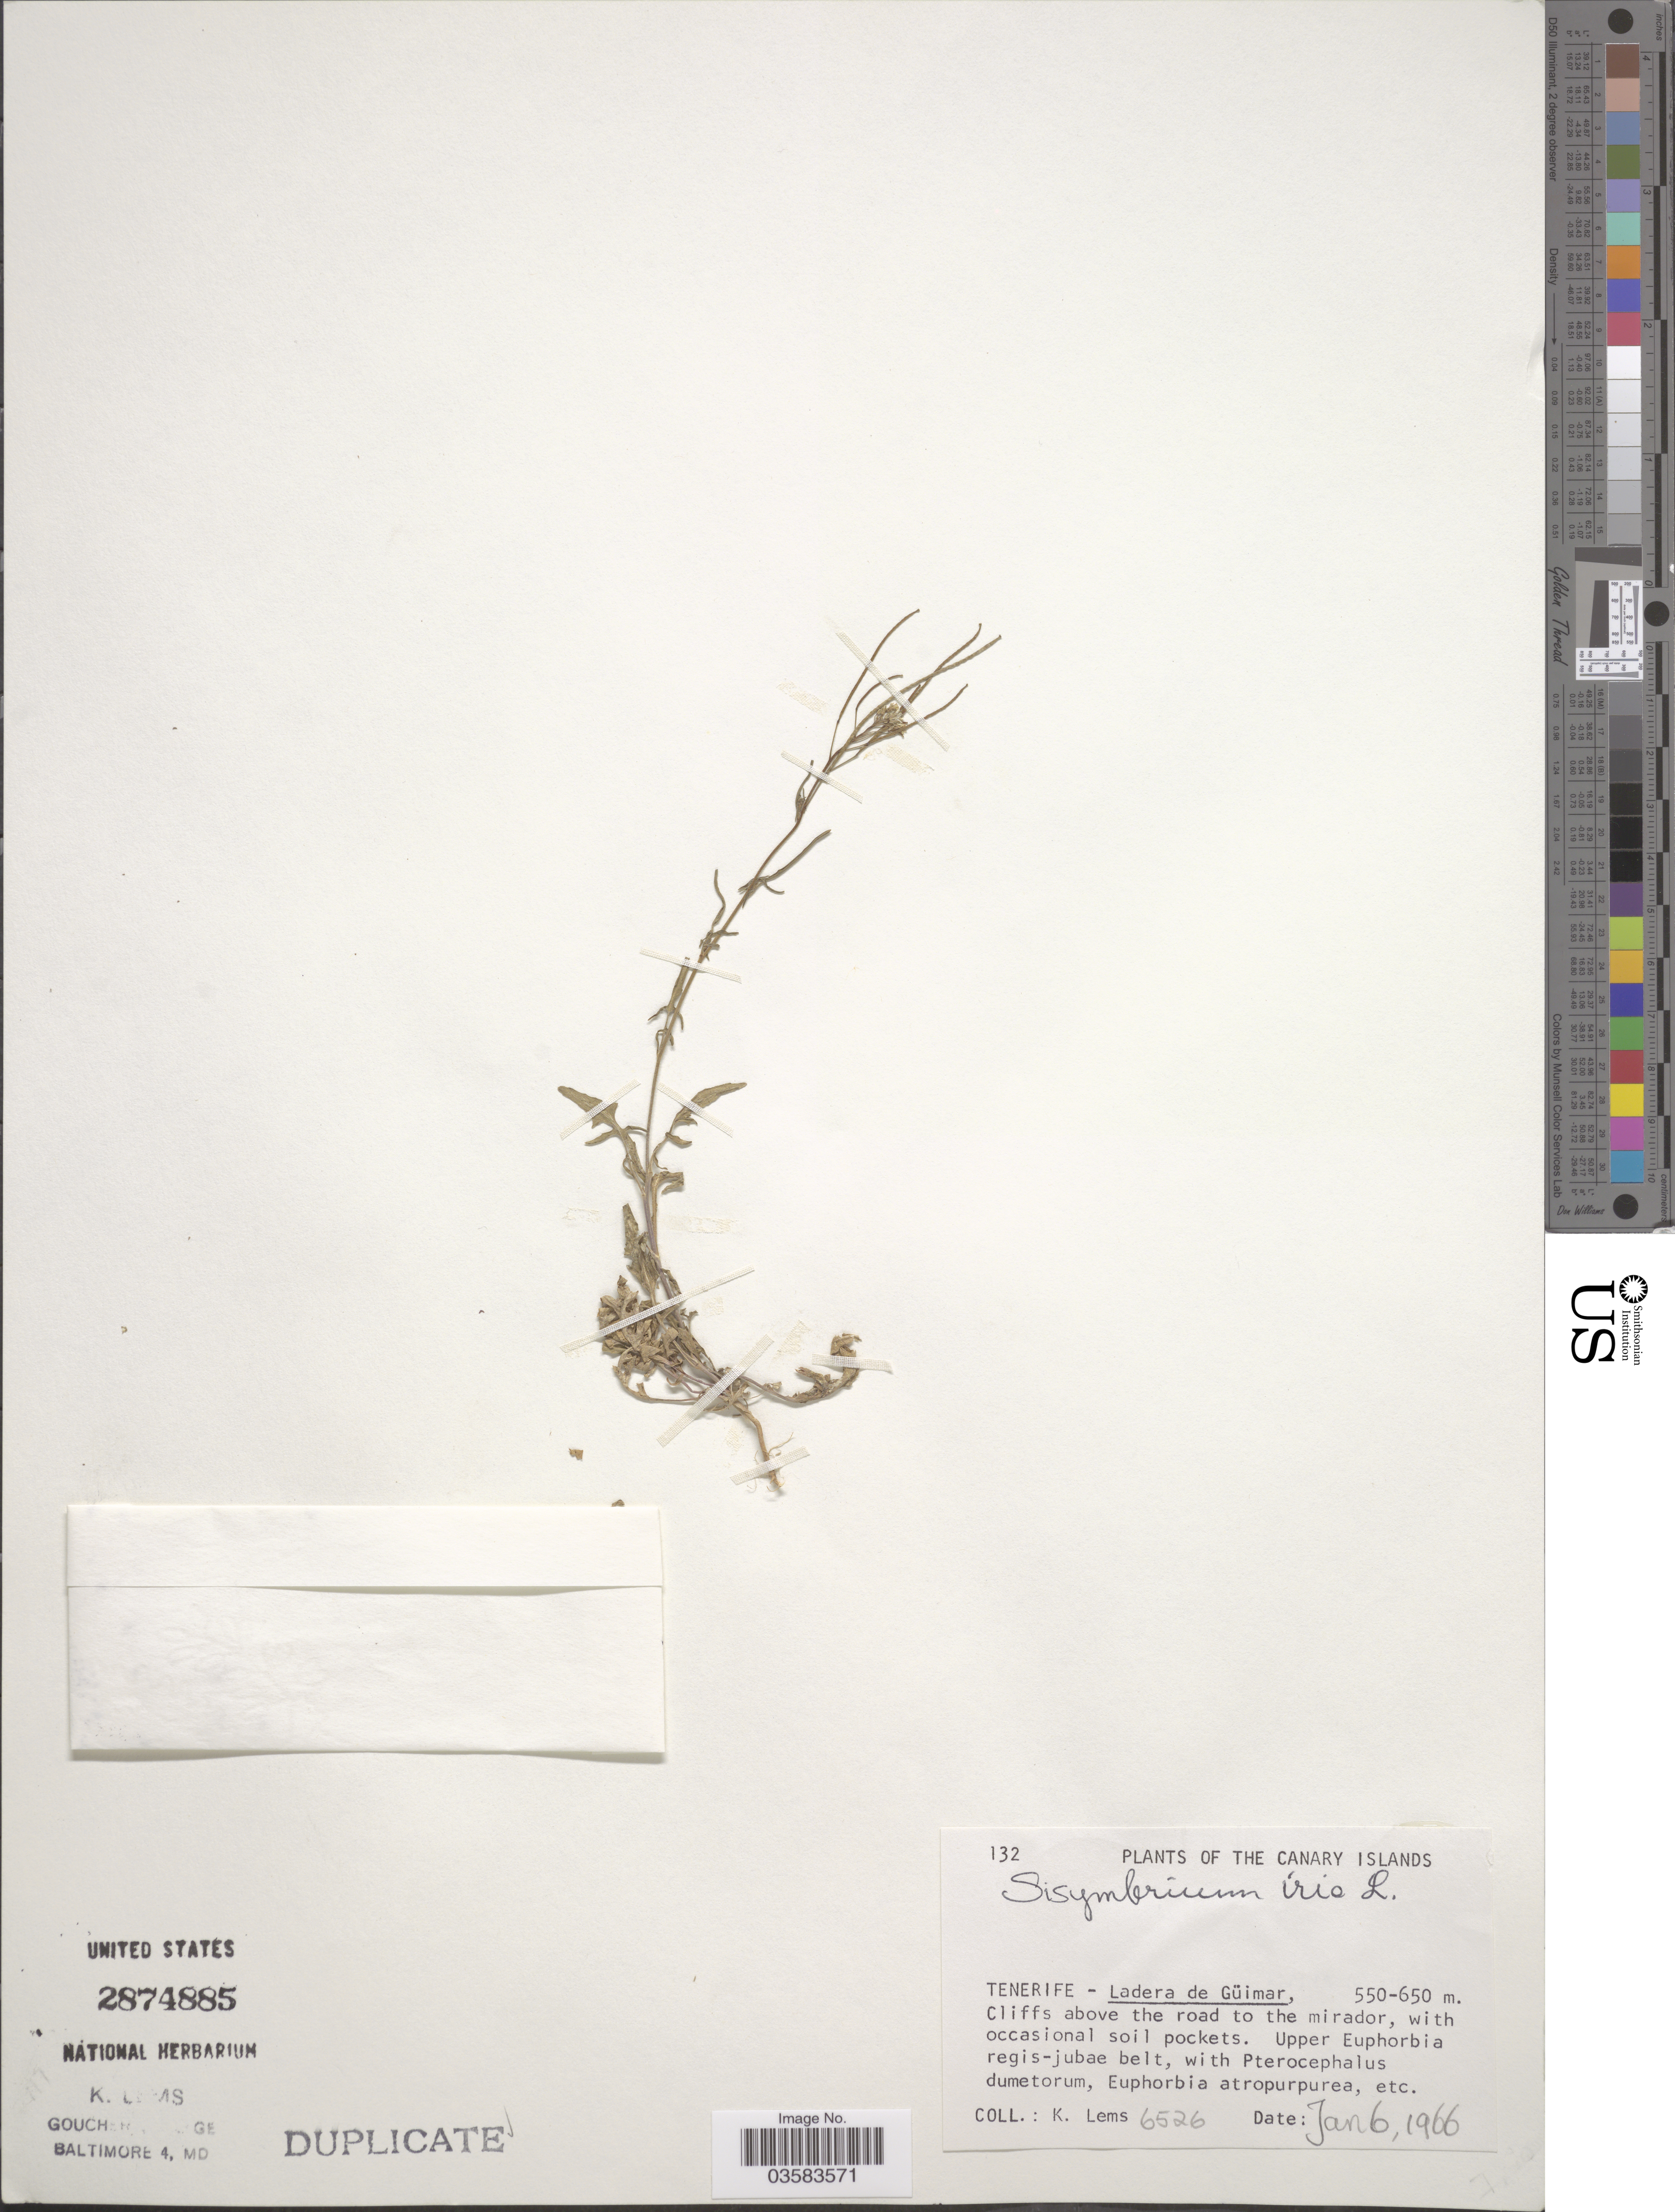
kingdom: Plantae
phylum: Tracheophyta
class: Magnoliopsida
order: Brassicales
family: Brassicaceae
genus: Sisymbrium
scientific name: Sisymbrium irio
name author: L.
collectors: K. Lems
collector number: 6526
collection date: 1966-01-06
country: Spain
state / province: Canarias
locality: The Canary Islands. Tenerife - Ladera de Güimar. Upper Euphorbia regis-jubae belt.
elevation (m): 550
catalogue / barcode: US 2874885